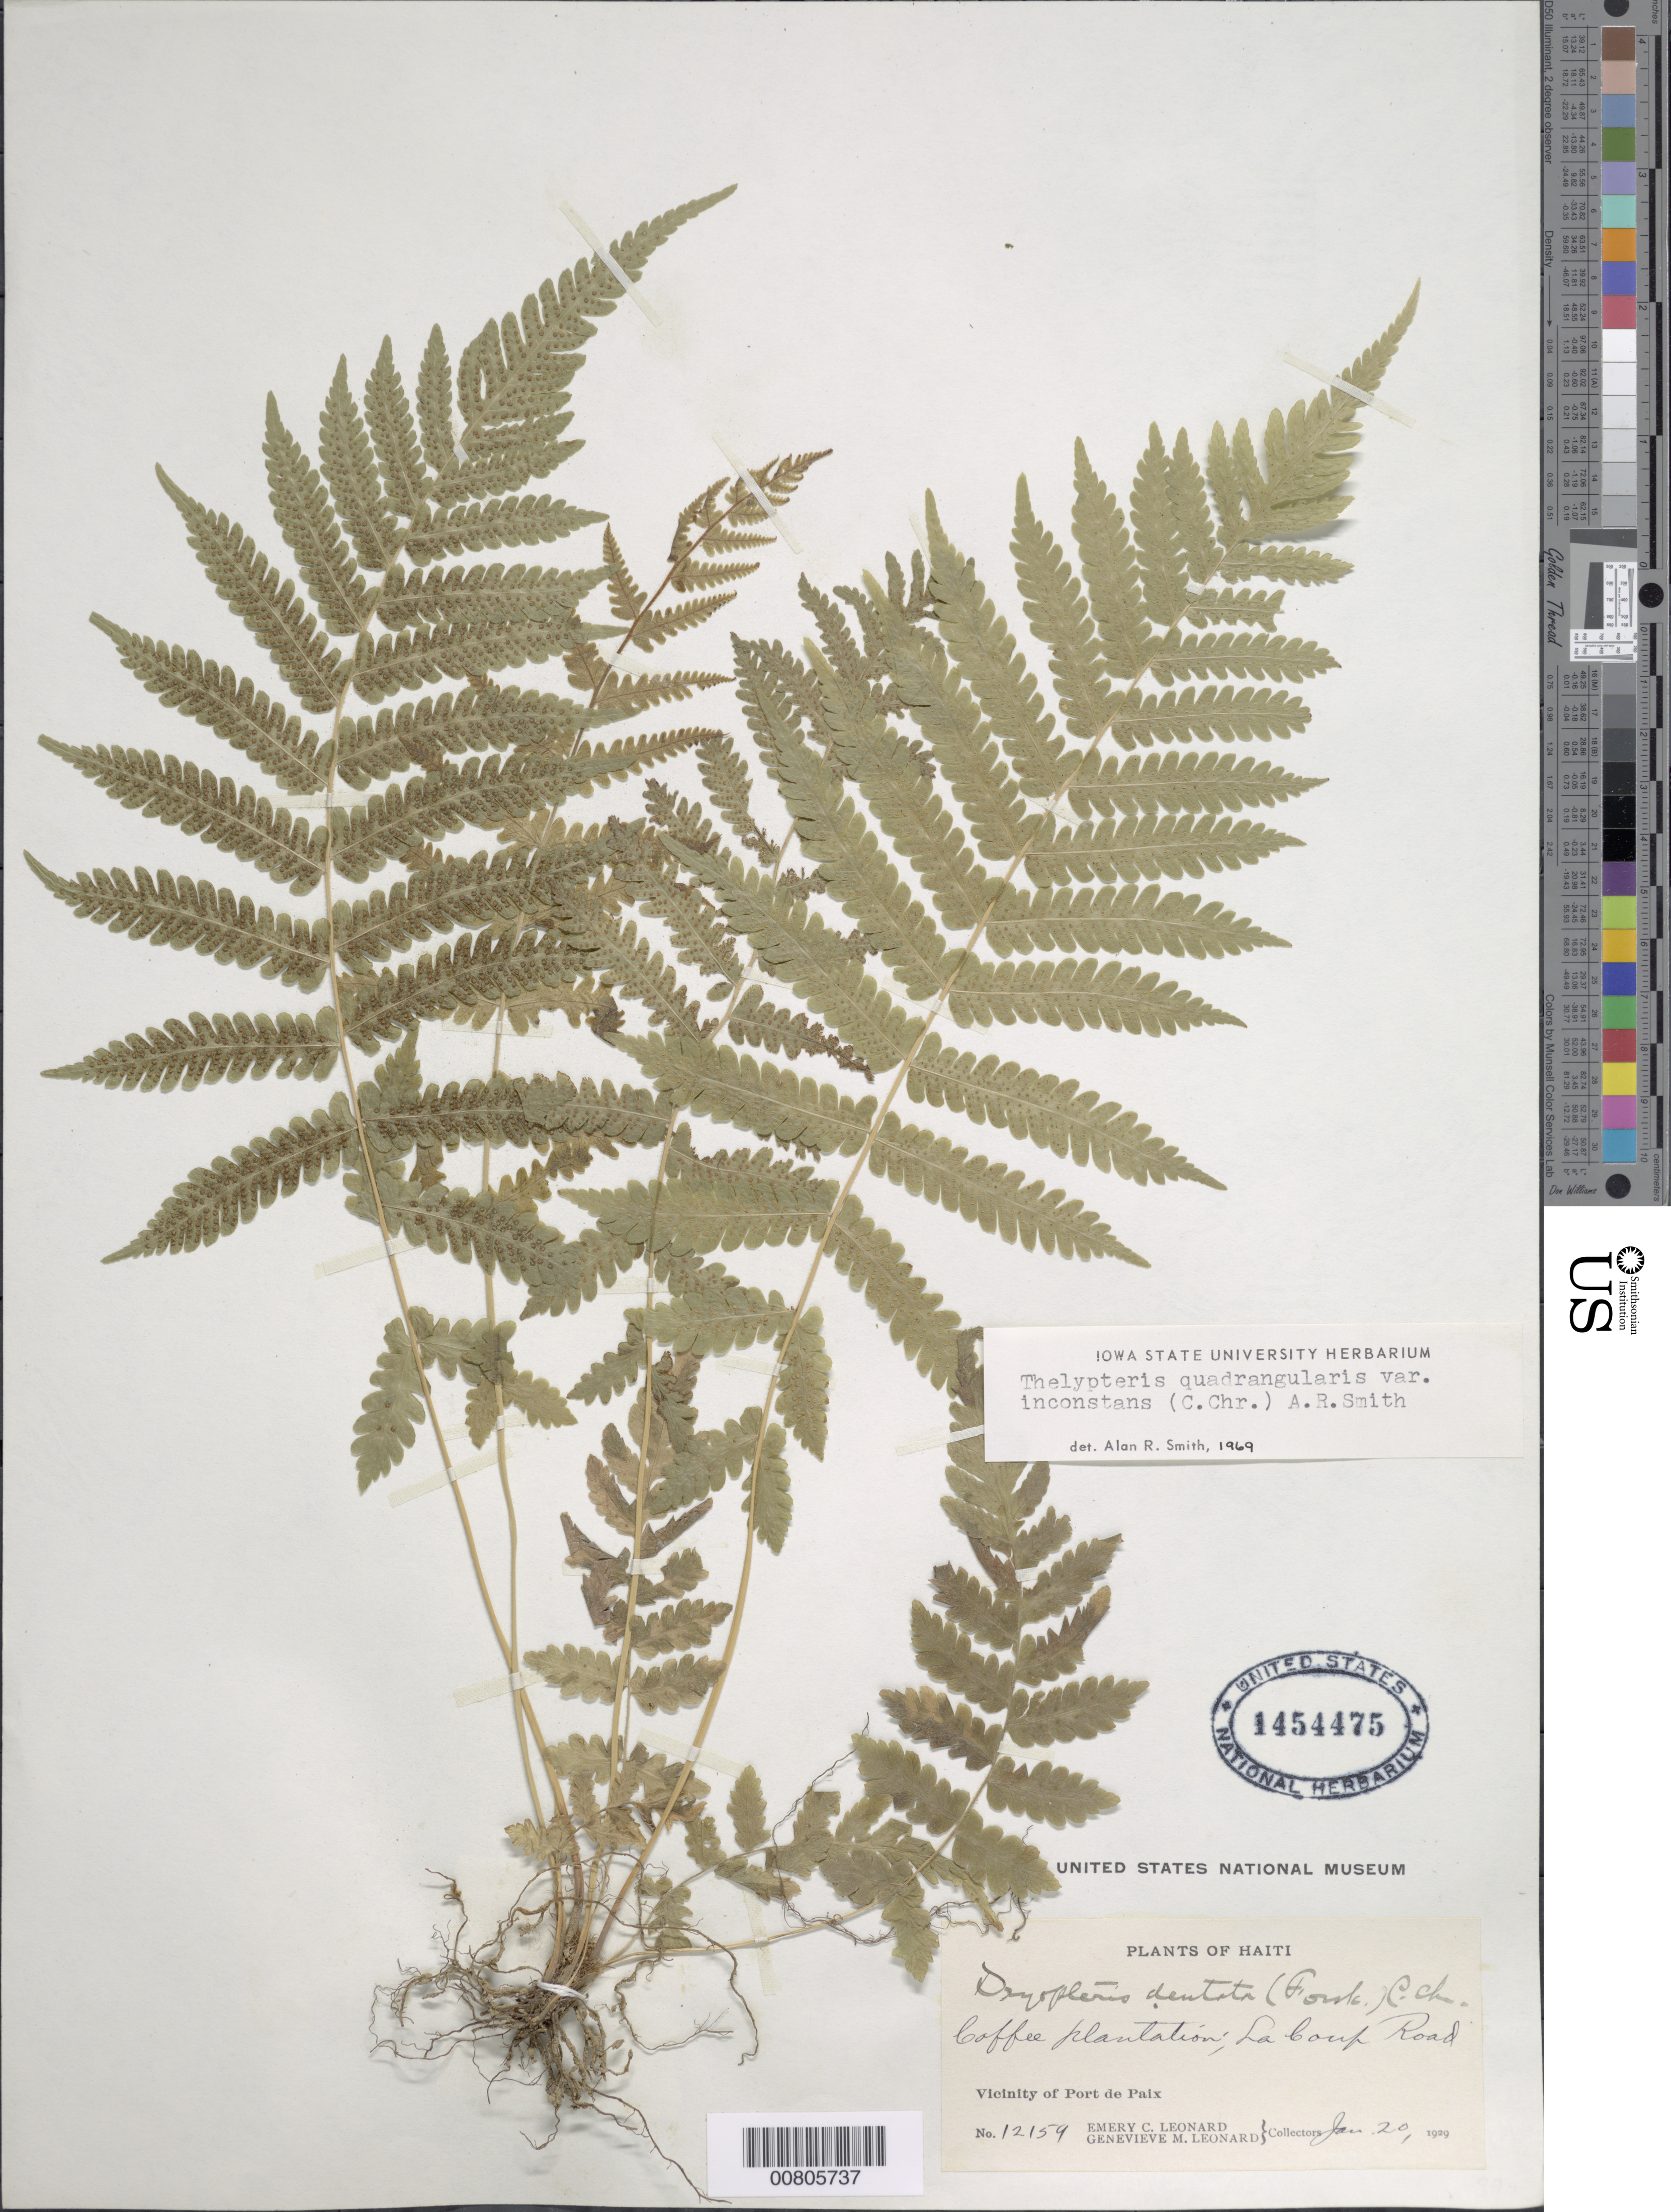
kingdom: Plantae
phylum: Tracheophyta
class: Polypodiopsida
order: Polypodiales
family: Thelypteridaceae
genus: Christella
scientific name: Christella hispidula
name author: (Decne.) Holttum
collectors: E. C. Leonard & G. M. Leonard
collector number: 12159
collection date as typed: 20 Jan 1929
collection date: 1929-01-20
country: Haiti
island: Hispaniola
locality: Port de Paix vicinity, La Coup Road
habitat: Coffee plantation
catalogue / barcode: US 1454475